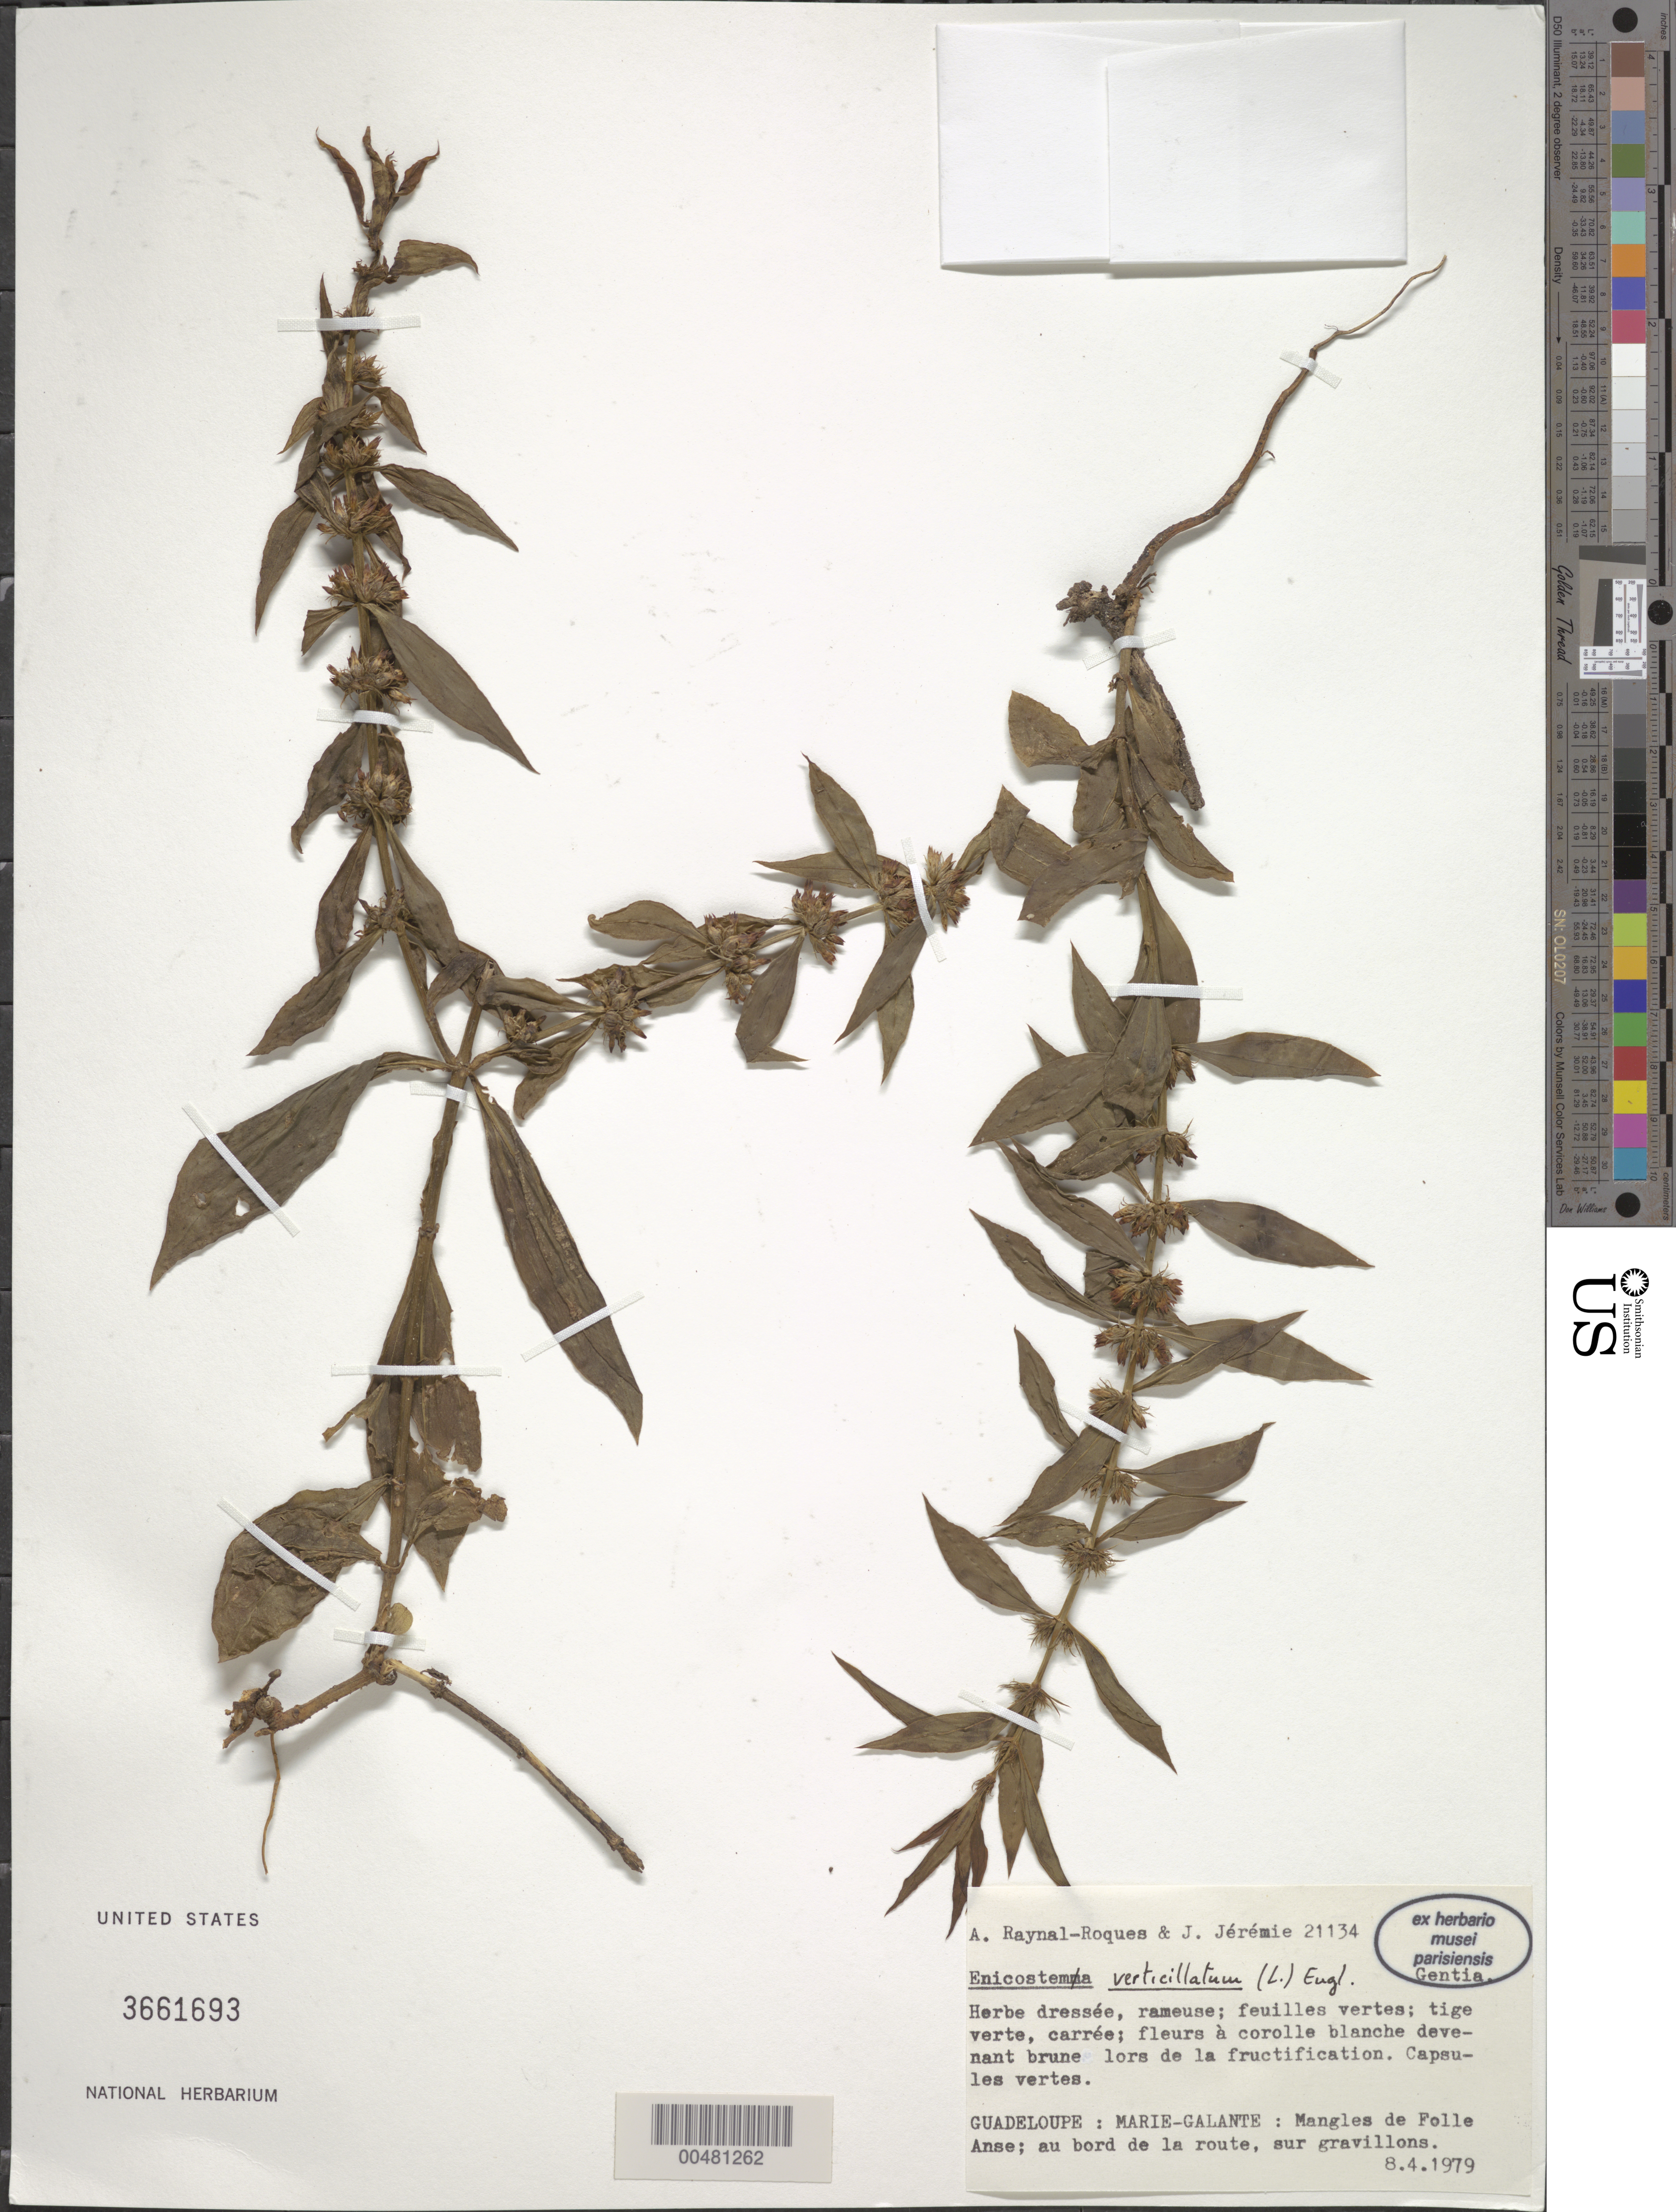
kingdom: Plantae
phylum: Tracheophyta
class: Magnoliopsida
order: Gentianales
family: Gentianaceae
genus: Enicostema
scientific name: Enicostema verticillatum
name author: (L.) Engl.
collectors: A. M. Raynal & J. Jérémie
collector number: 21134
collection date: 1979-04-08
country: Guadeloupe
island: Marie Galante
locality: Mangles de Folle Anse, au bord de la route.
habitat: Au bord de la route, sur gravillons.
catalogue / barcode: US 3661693